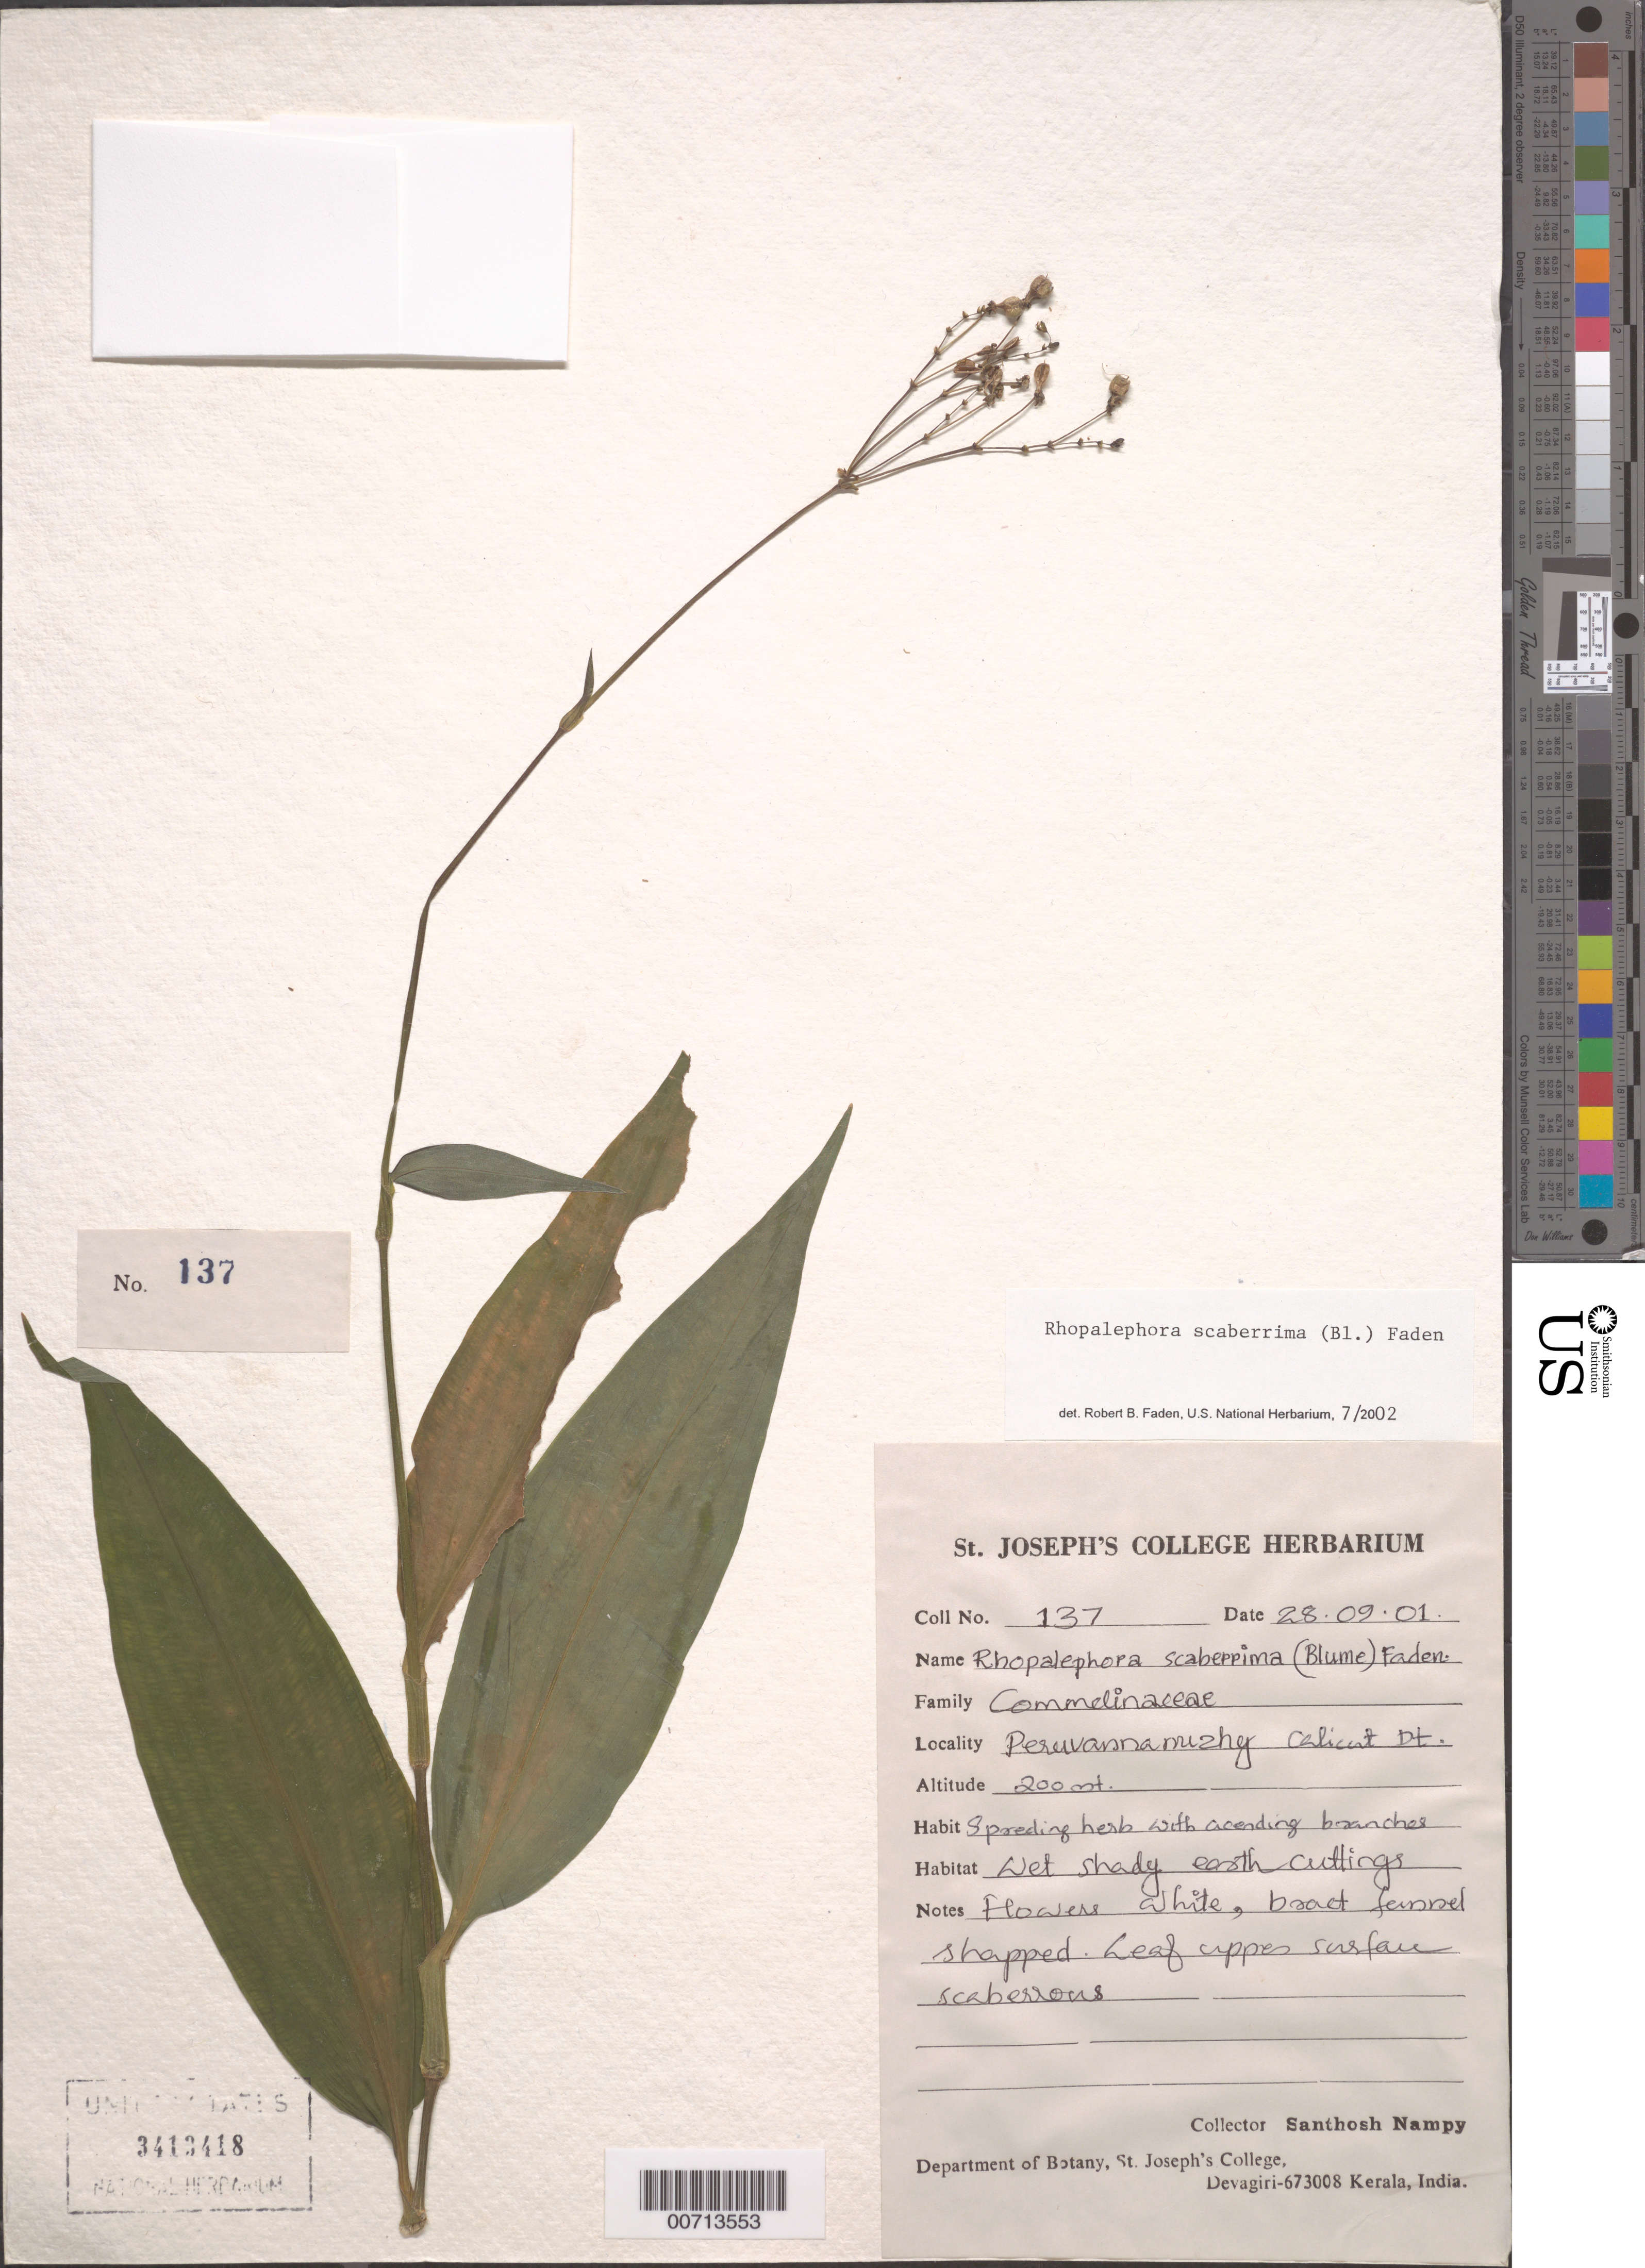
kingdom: Plantae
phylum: Tracheophyta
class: Liliopsida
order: Commelinales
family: Commelinaceae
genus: Rhopalephora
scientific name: Rhopalephora scaberrima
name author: (Blume) Faden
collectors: S. Nampy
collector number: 137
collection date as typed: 28 Sep 2001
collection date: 2001-09-28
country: India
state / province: Kerala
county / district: Calicut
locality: Calicut Dist., Peruvannamzhy.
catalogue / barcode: US 3413418